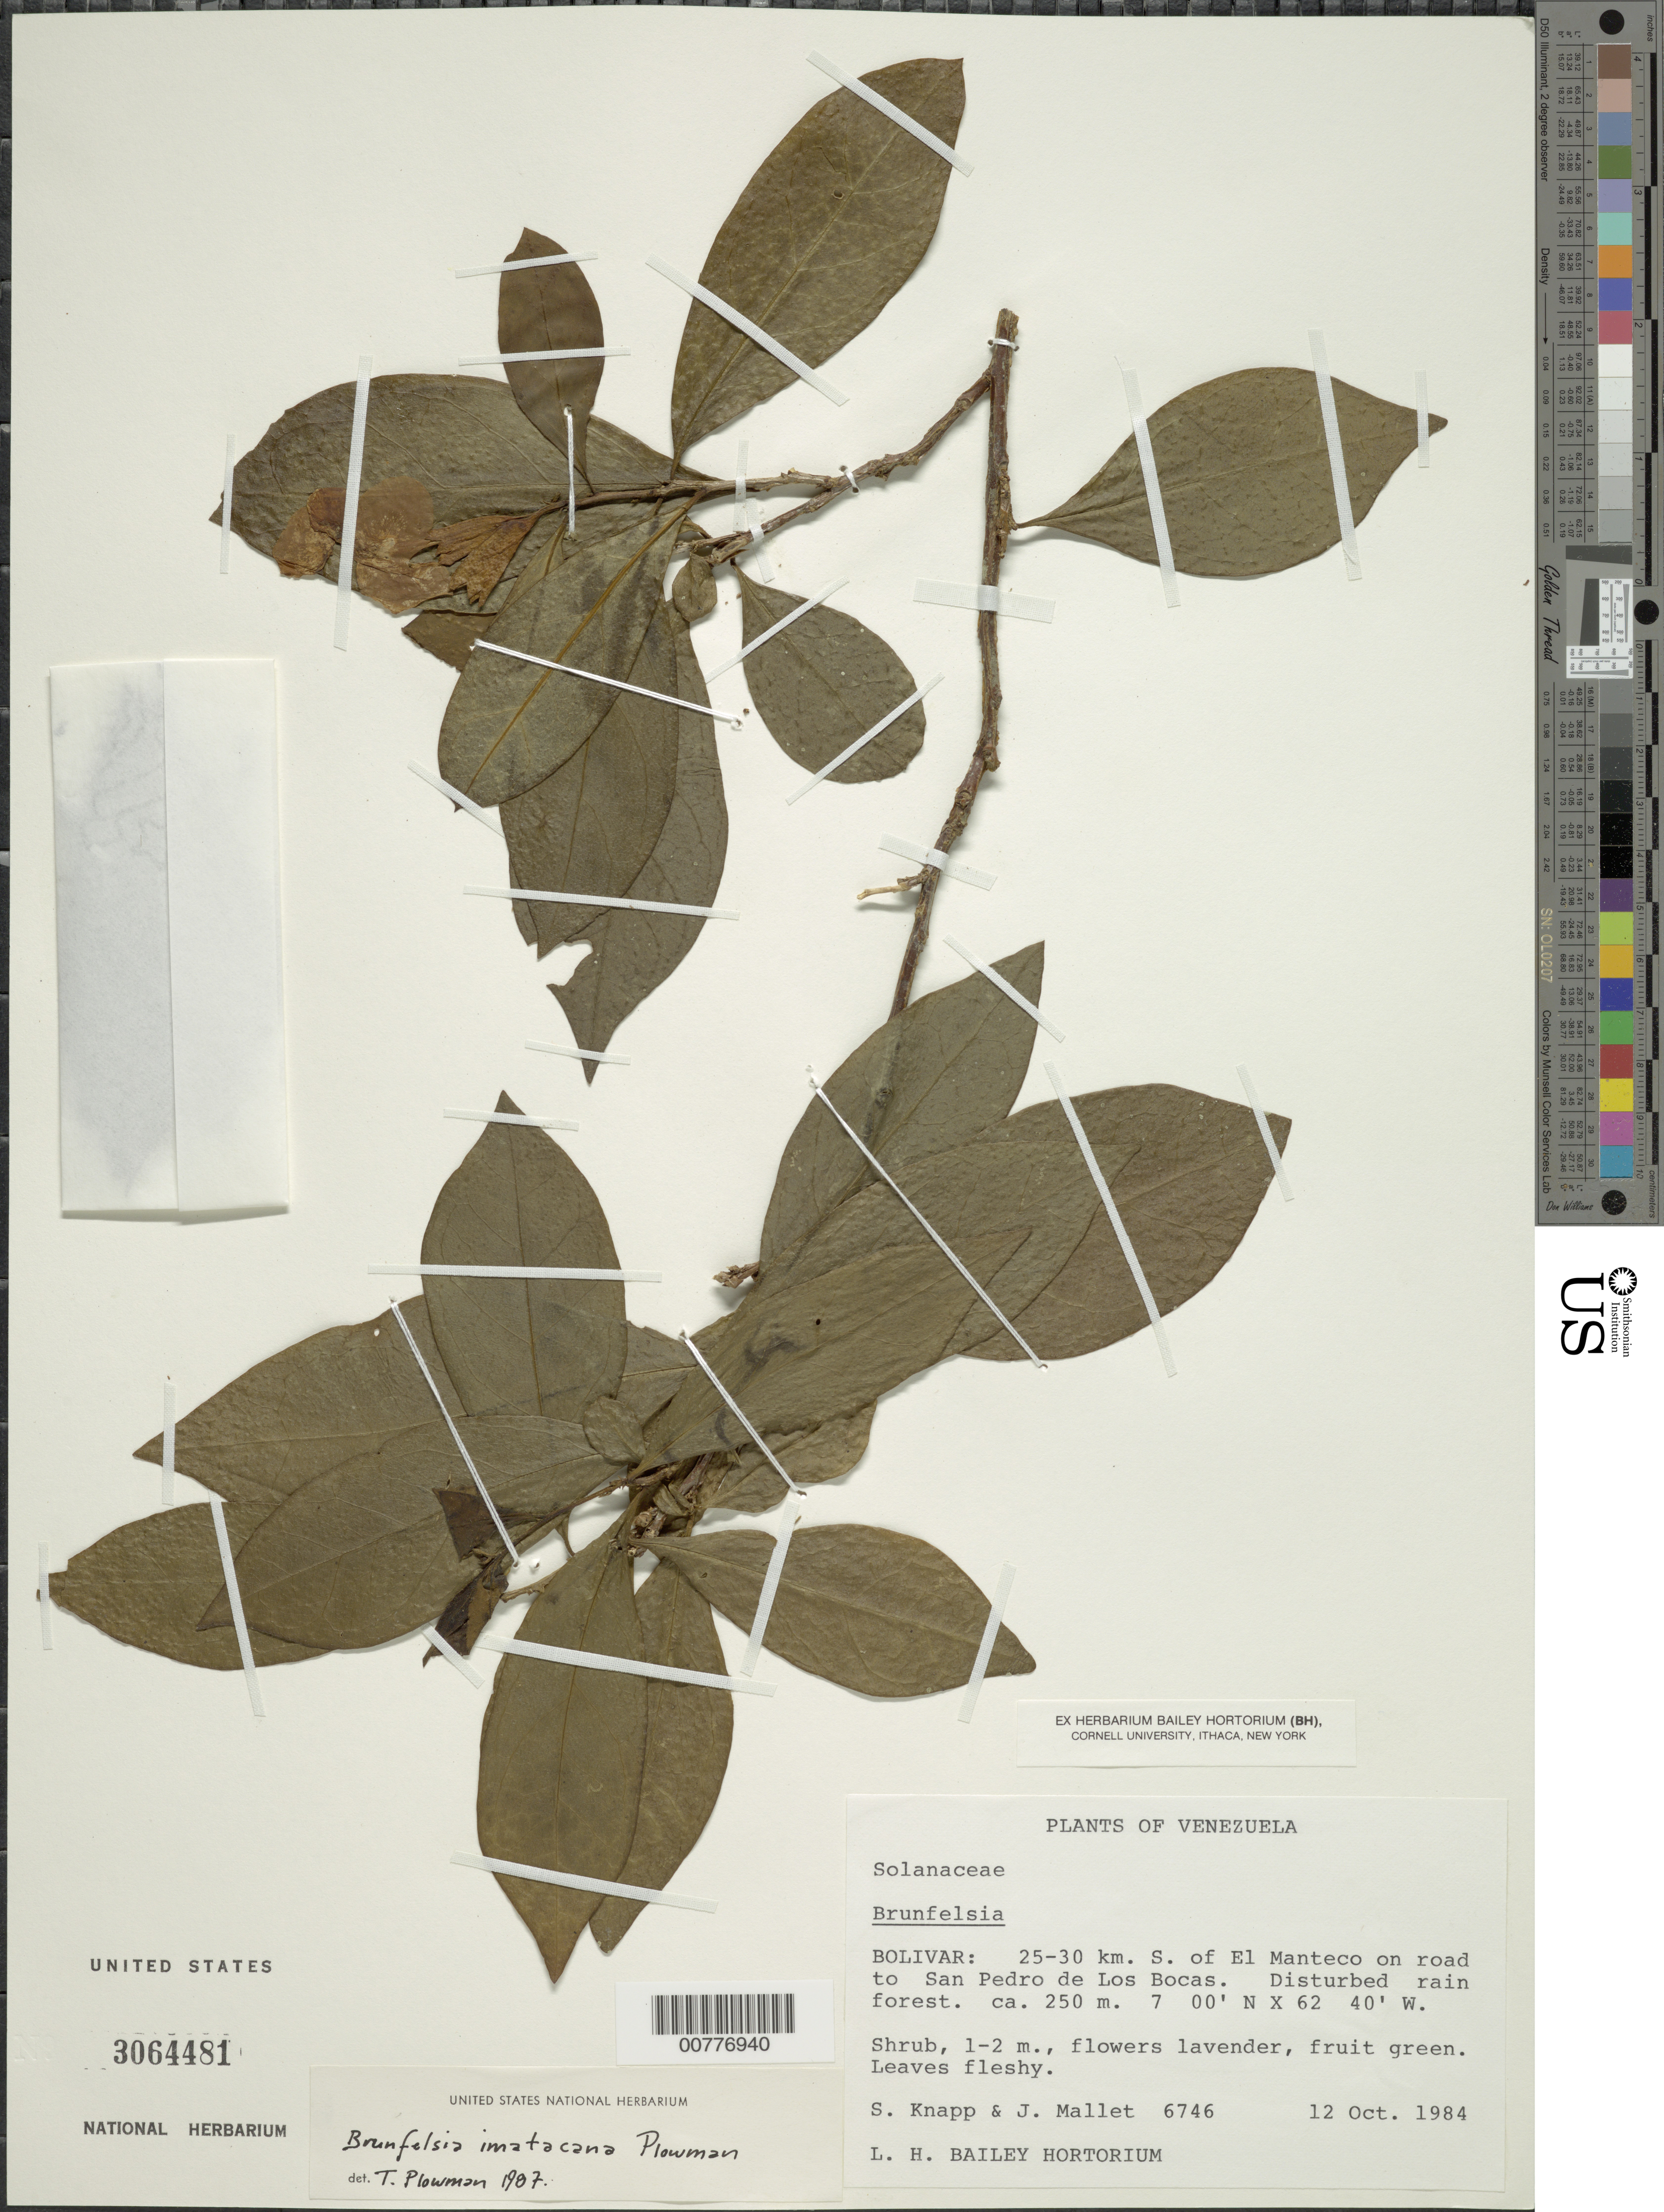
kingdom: Plantae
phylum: Tracheophyta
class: Magnoliopsida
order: Solanales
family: Solanaceae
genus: Brunfelsia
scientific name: Brunfelsia imatacana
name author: Plowman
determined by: Plowman, Timothy C.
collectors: S. Knapp & J. Mallet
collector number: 6746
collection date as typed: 12-Oct-84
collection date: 1984-10-12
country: Venezuela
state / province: Bolívar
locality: El Manteco, 25-30 km S of, on road to San Pedro de Los Bocas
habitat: Disturbed rainforest, along road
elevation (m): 250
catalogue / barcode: US 3064481